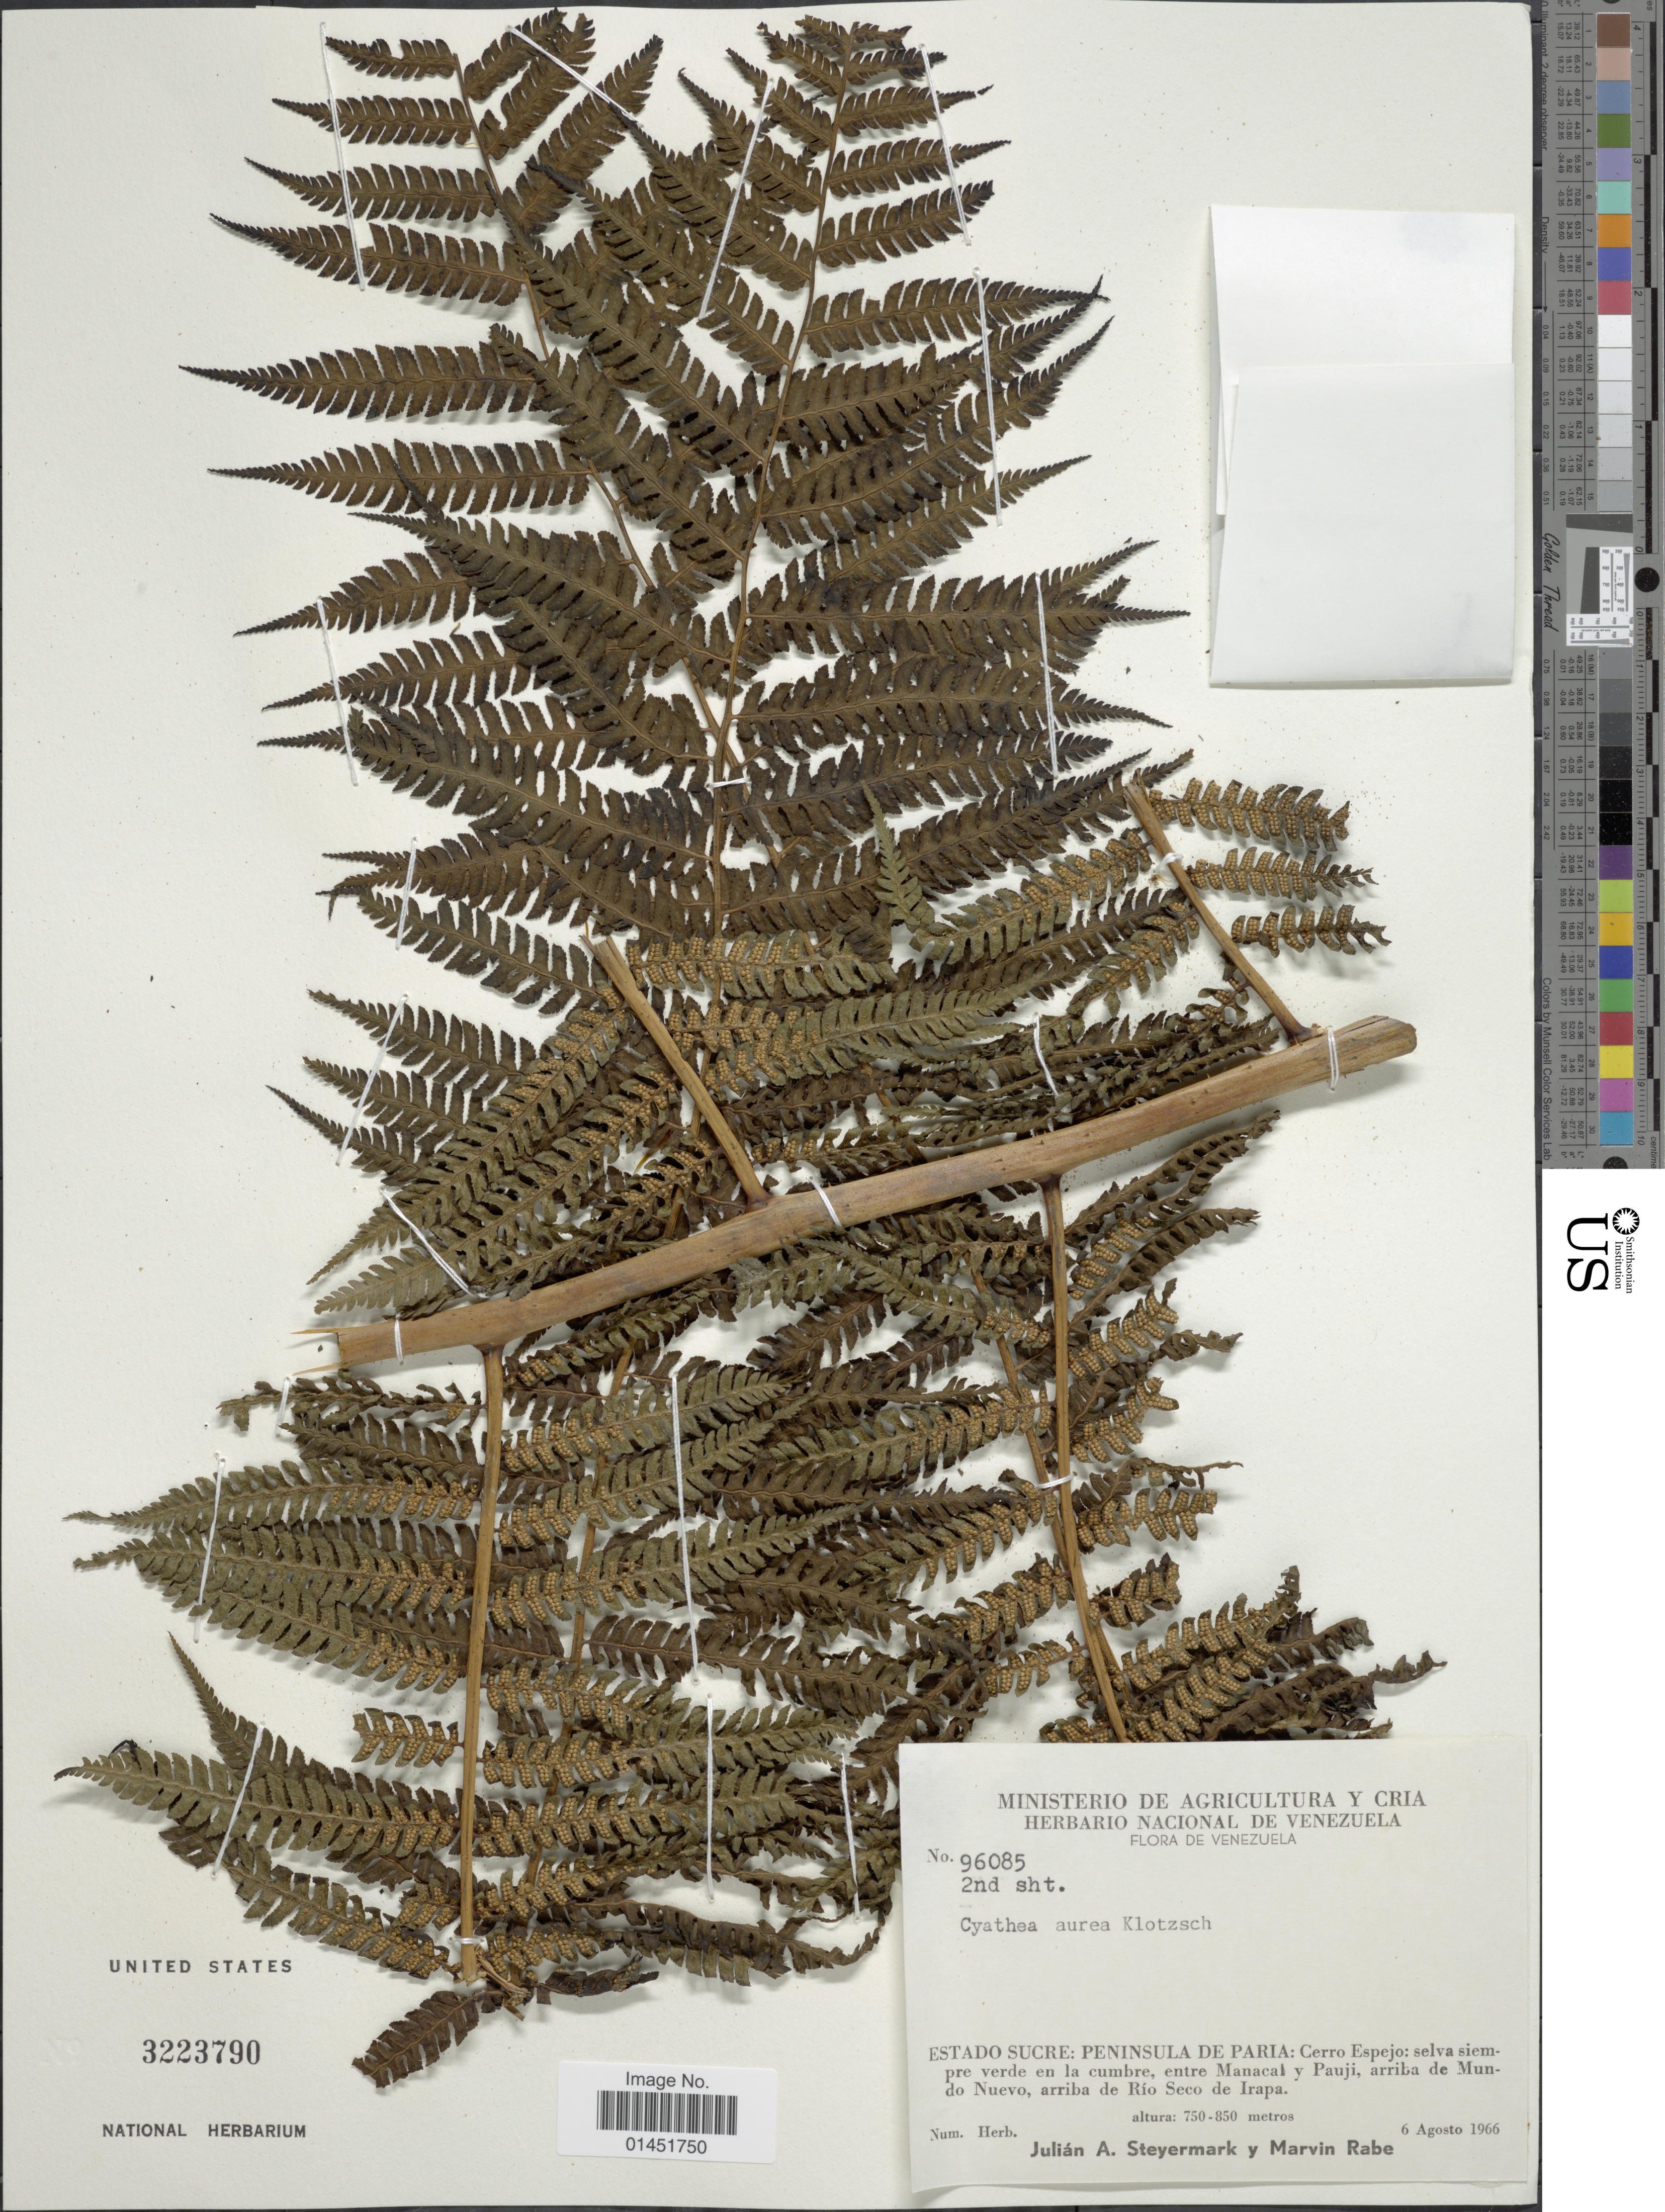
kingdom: Plantae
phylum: Tracheophyta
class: Polypodiopsida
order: Cyatheales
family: Cyatheaceae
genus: Cyathea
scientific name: Cyathea fulva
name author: (M. Martens & Galeotti) Fée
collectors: J. Steyermark & M. Rabe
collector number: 96085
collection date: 1966-08-06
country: Venezuela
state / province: Sucre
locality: Peninsula de Paria: Cerro Espejo: selva siempre verde en la cumbre, entre Manacal y Pauji, arriba de Mundo Nuevo, arriba de Rio Seco de Irapa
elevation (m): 750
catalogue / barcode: US 3223790